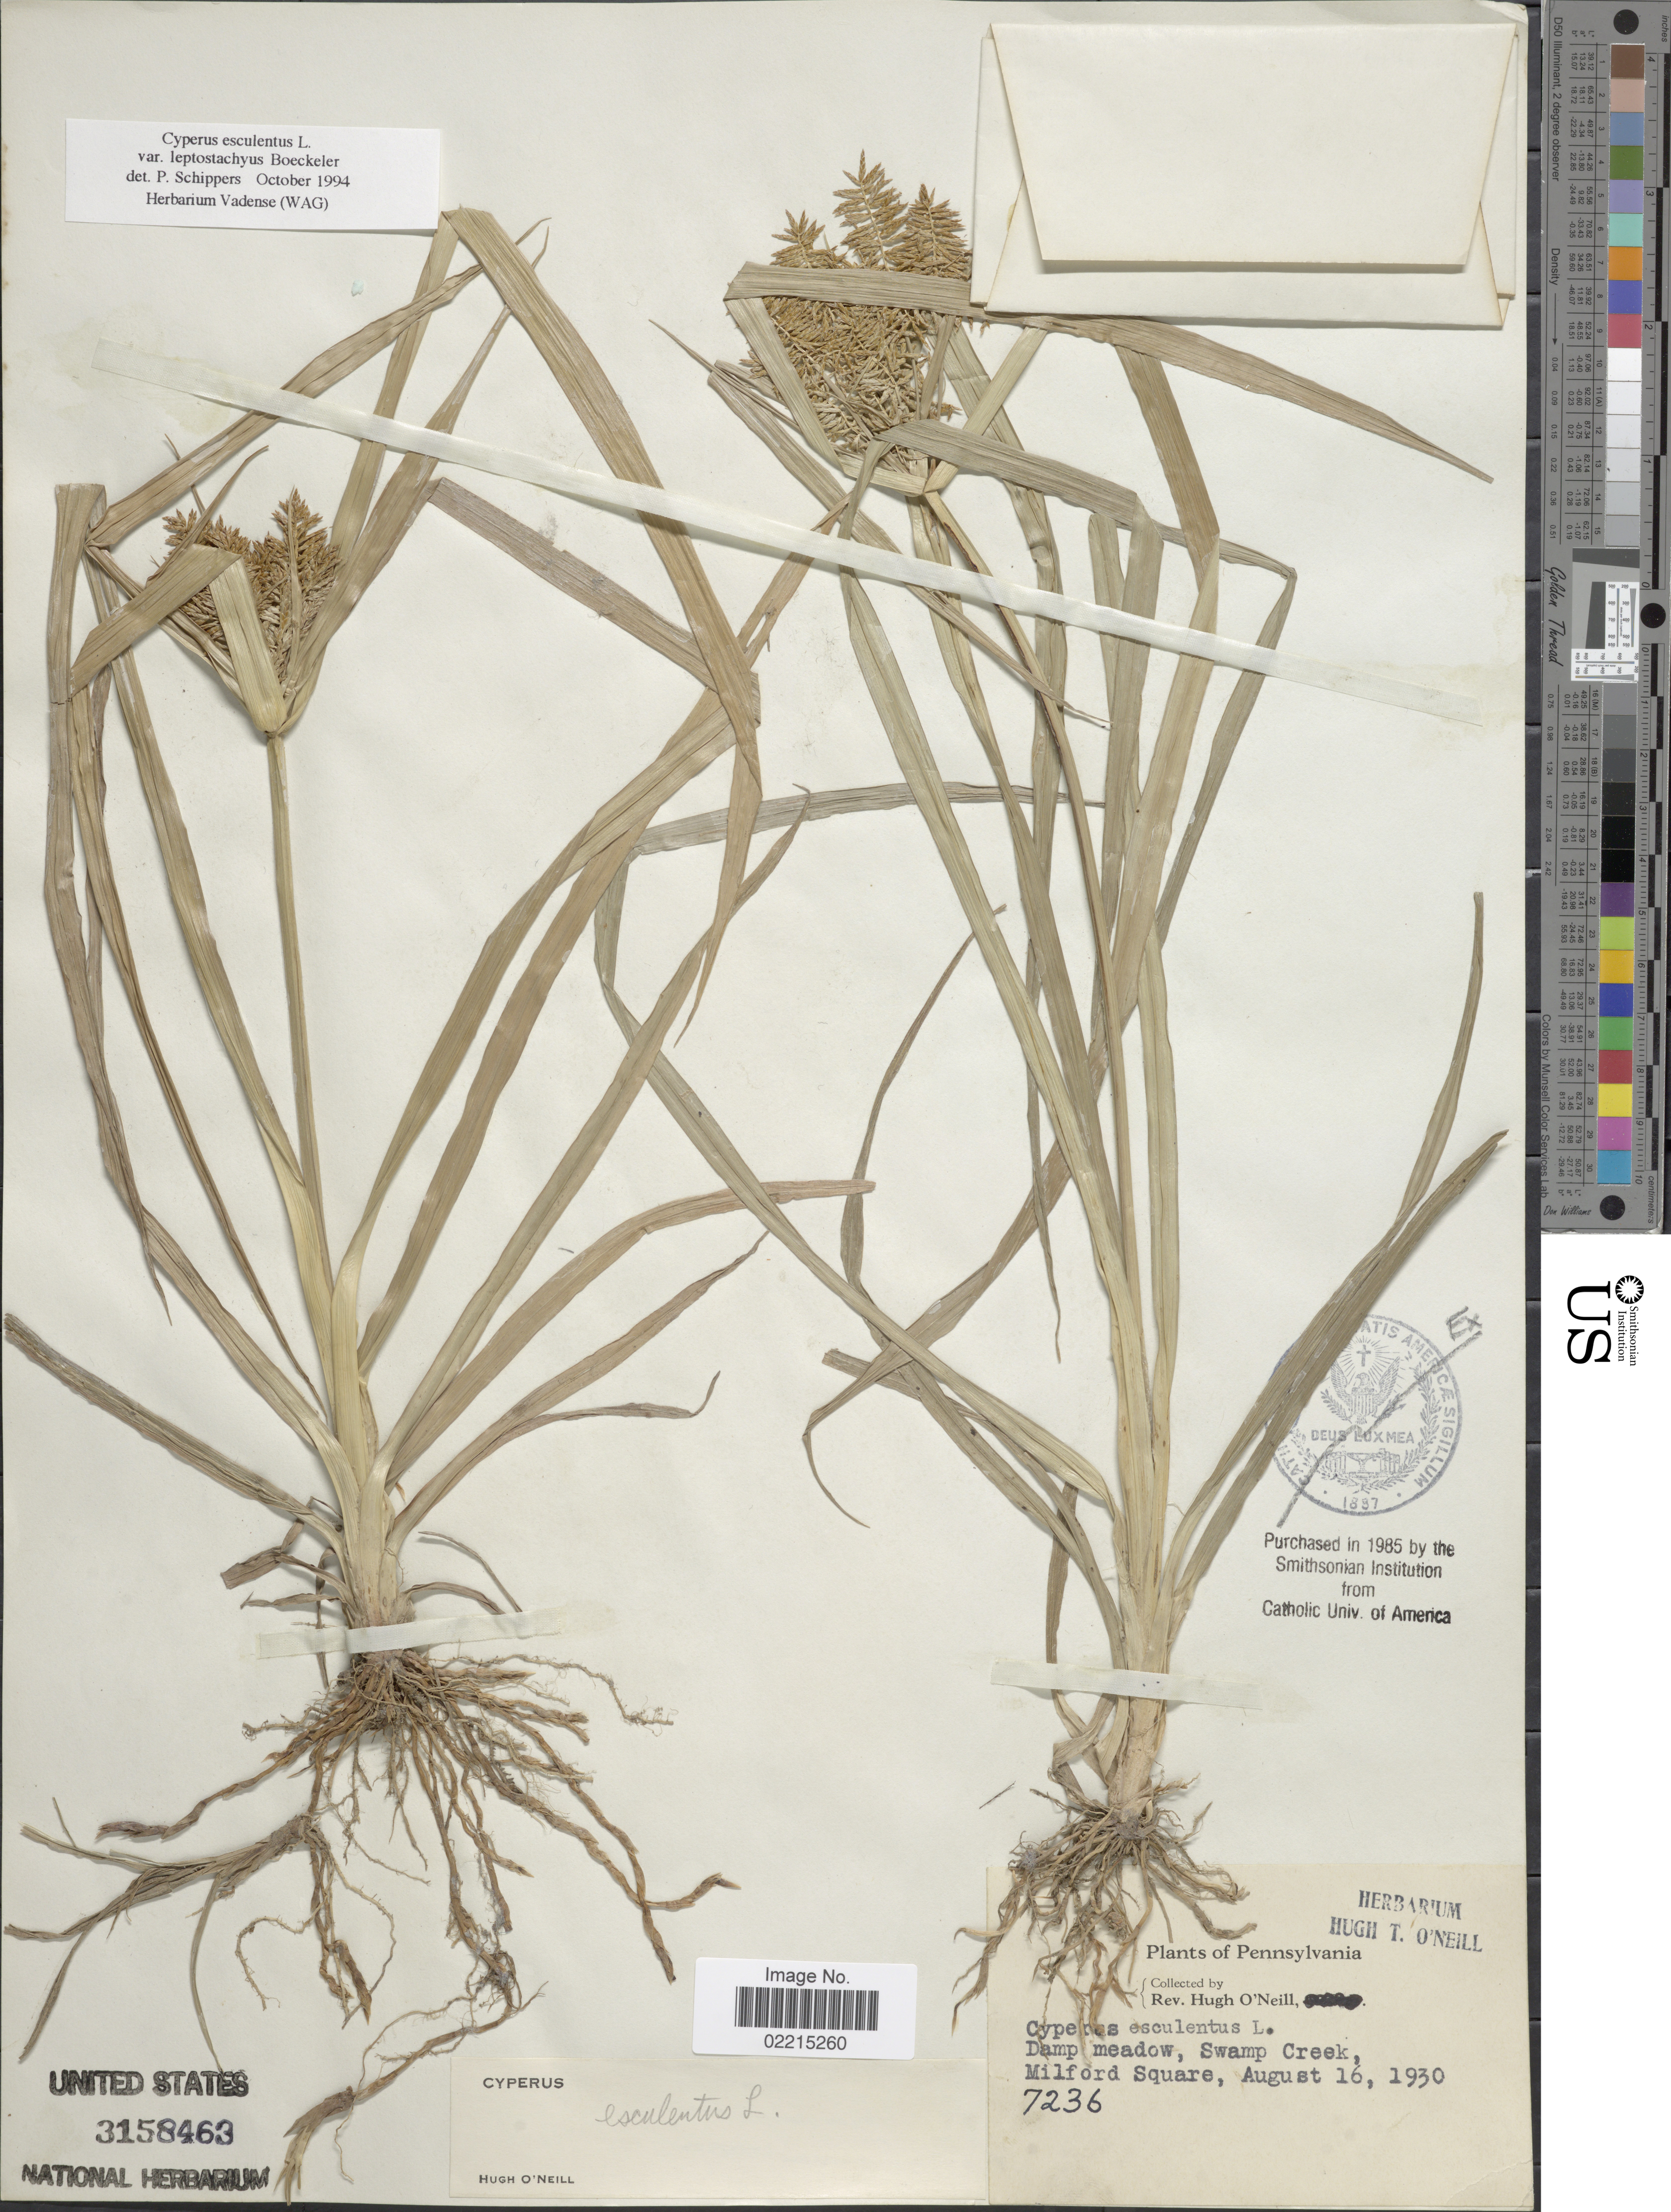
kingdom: Plantae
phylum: Tracheophyta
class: Liliopsida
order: Poales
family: Cyperaceae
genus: Cyperus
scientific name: Cyperus esculentus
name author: L.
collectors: H. T. O' Neill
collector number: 7236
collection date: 1930-08-16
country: United States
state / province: Pennsylvania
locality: Milford Square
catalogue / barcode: US 3158463